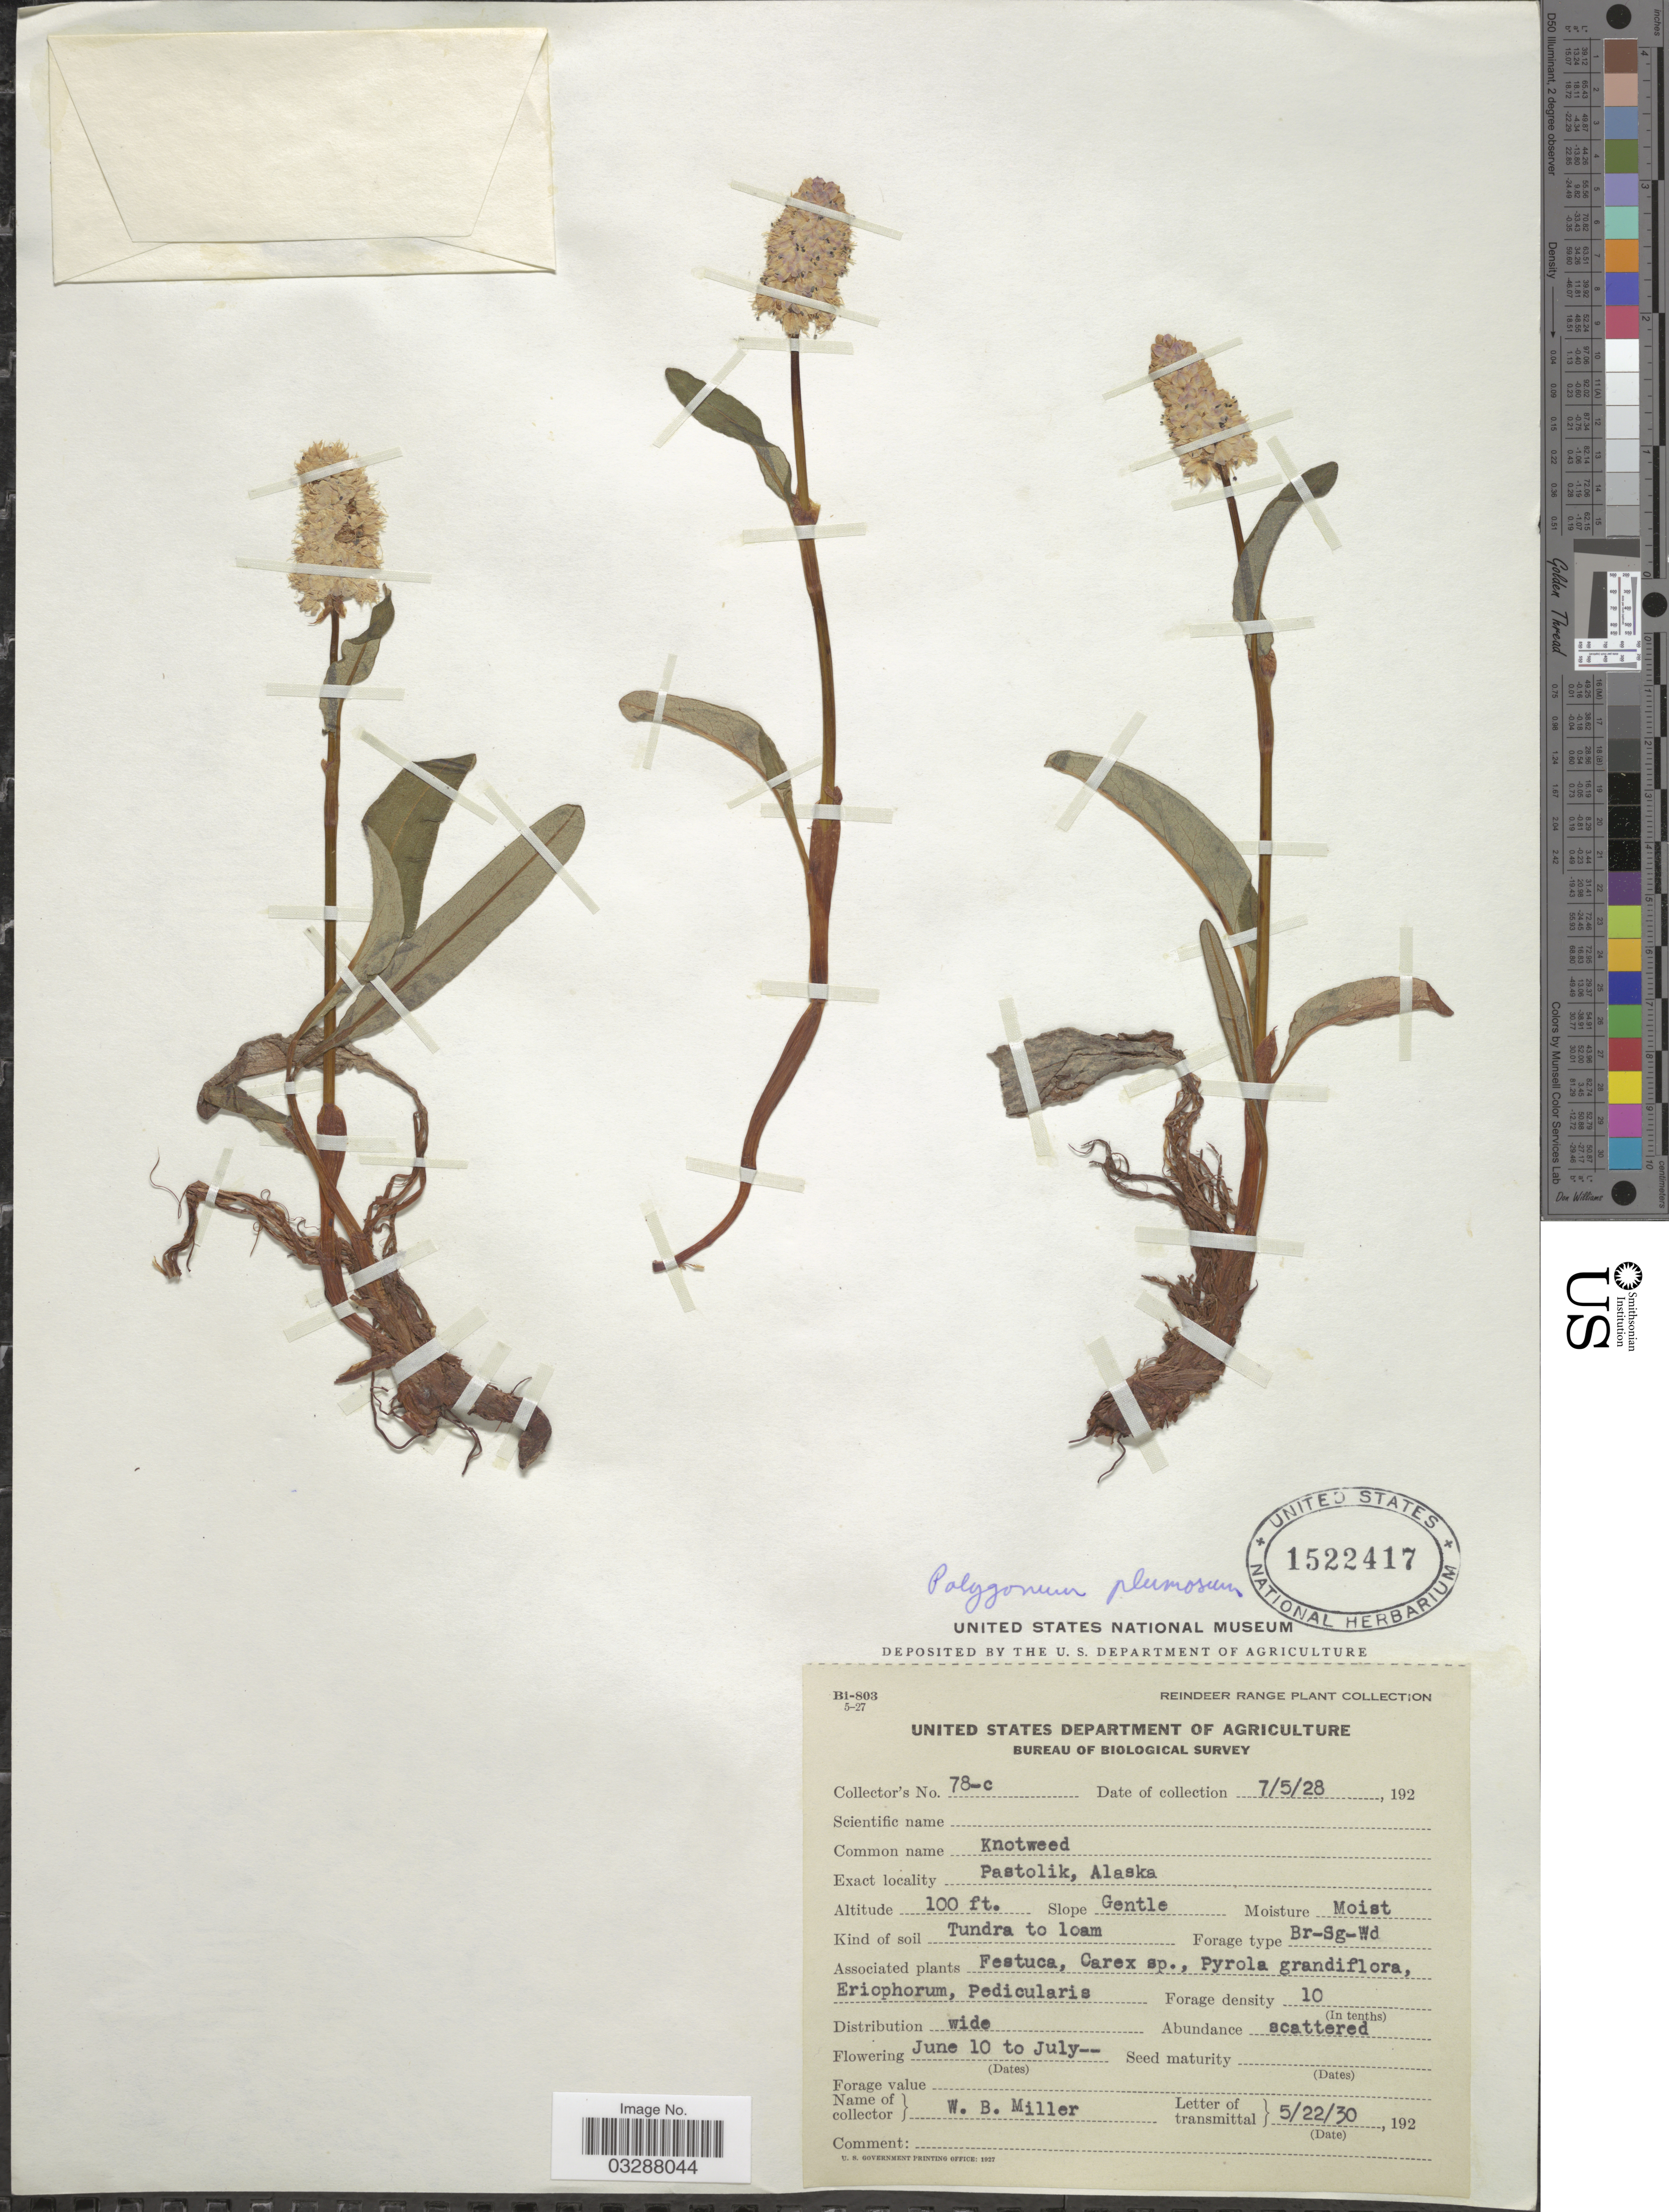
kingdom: Plantae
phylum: Tracheophyta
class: Magnoliopsida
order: Caryophyllales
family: Polygonaceae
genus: Bistorta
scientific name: Bistorta plumosa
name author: (Small) Greene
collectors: W. Miller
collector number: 78-c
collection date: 1928-07-05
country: United States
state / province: Alaska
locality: Pastolik.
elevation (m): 30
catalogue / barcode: US 1522417